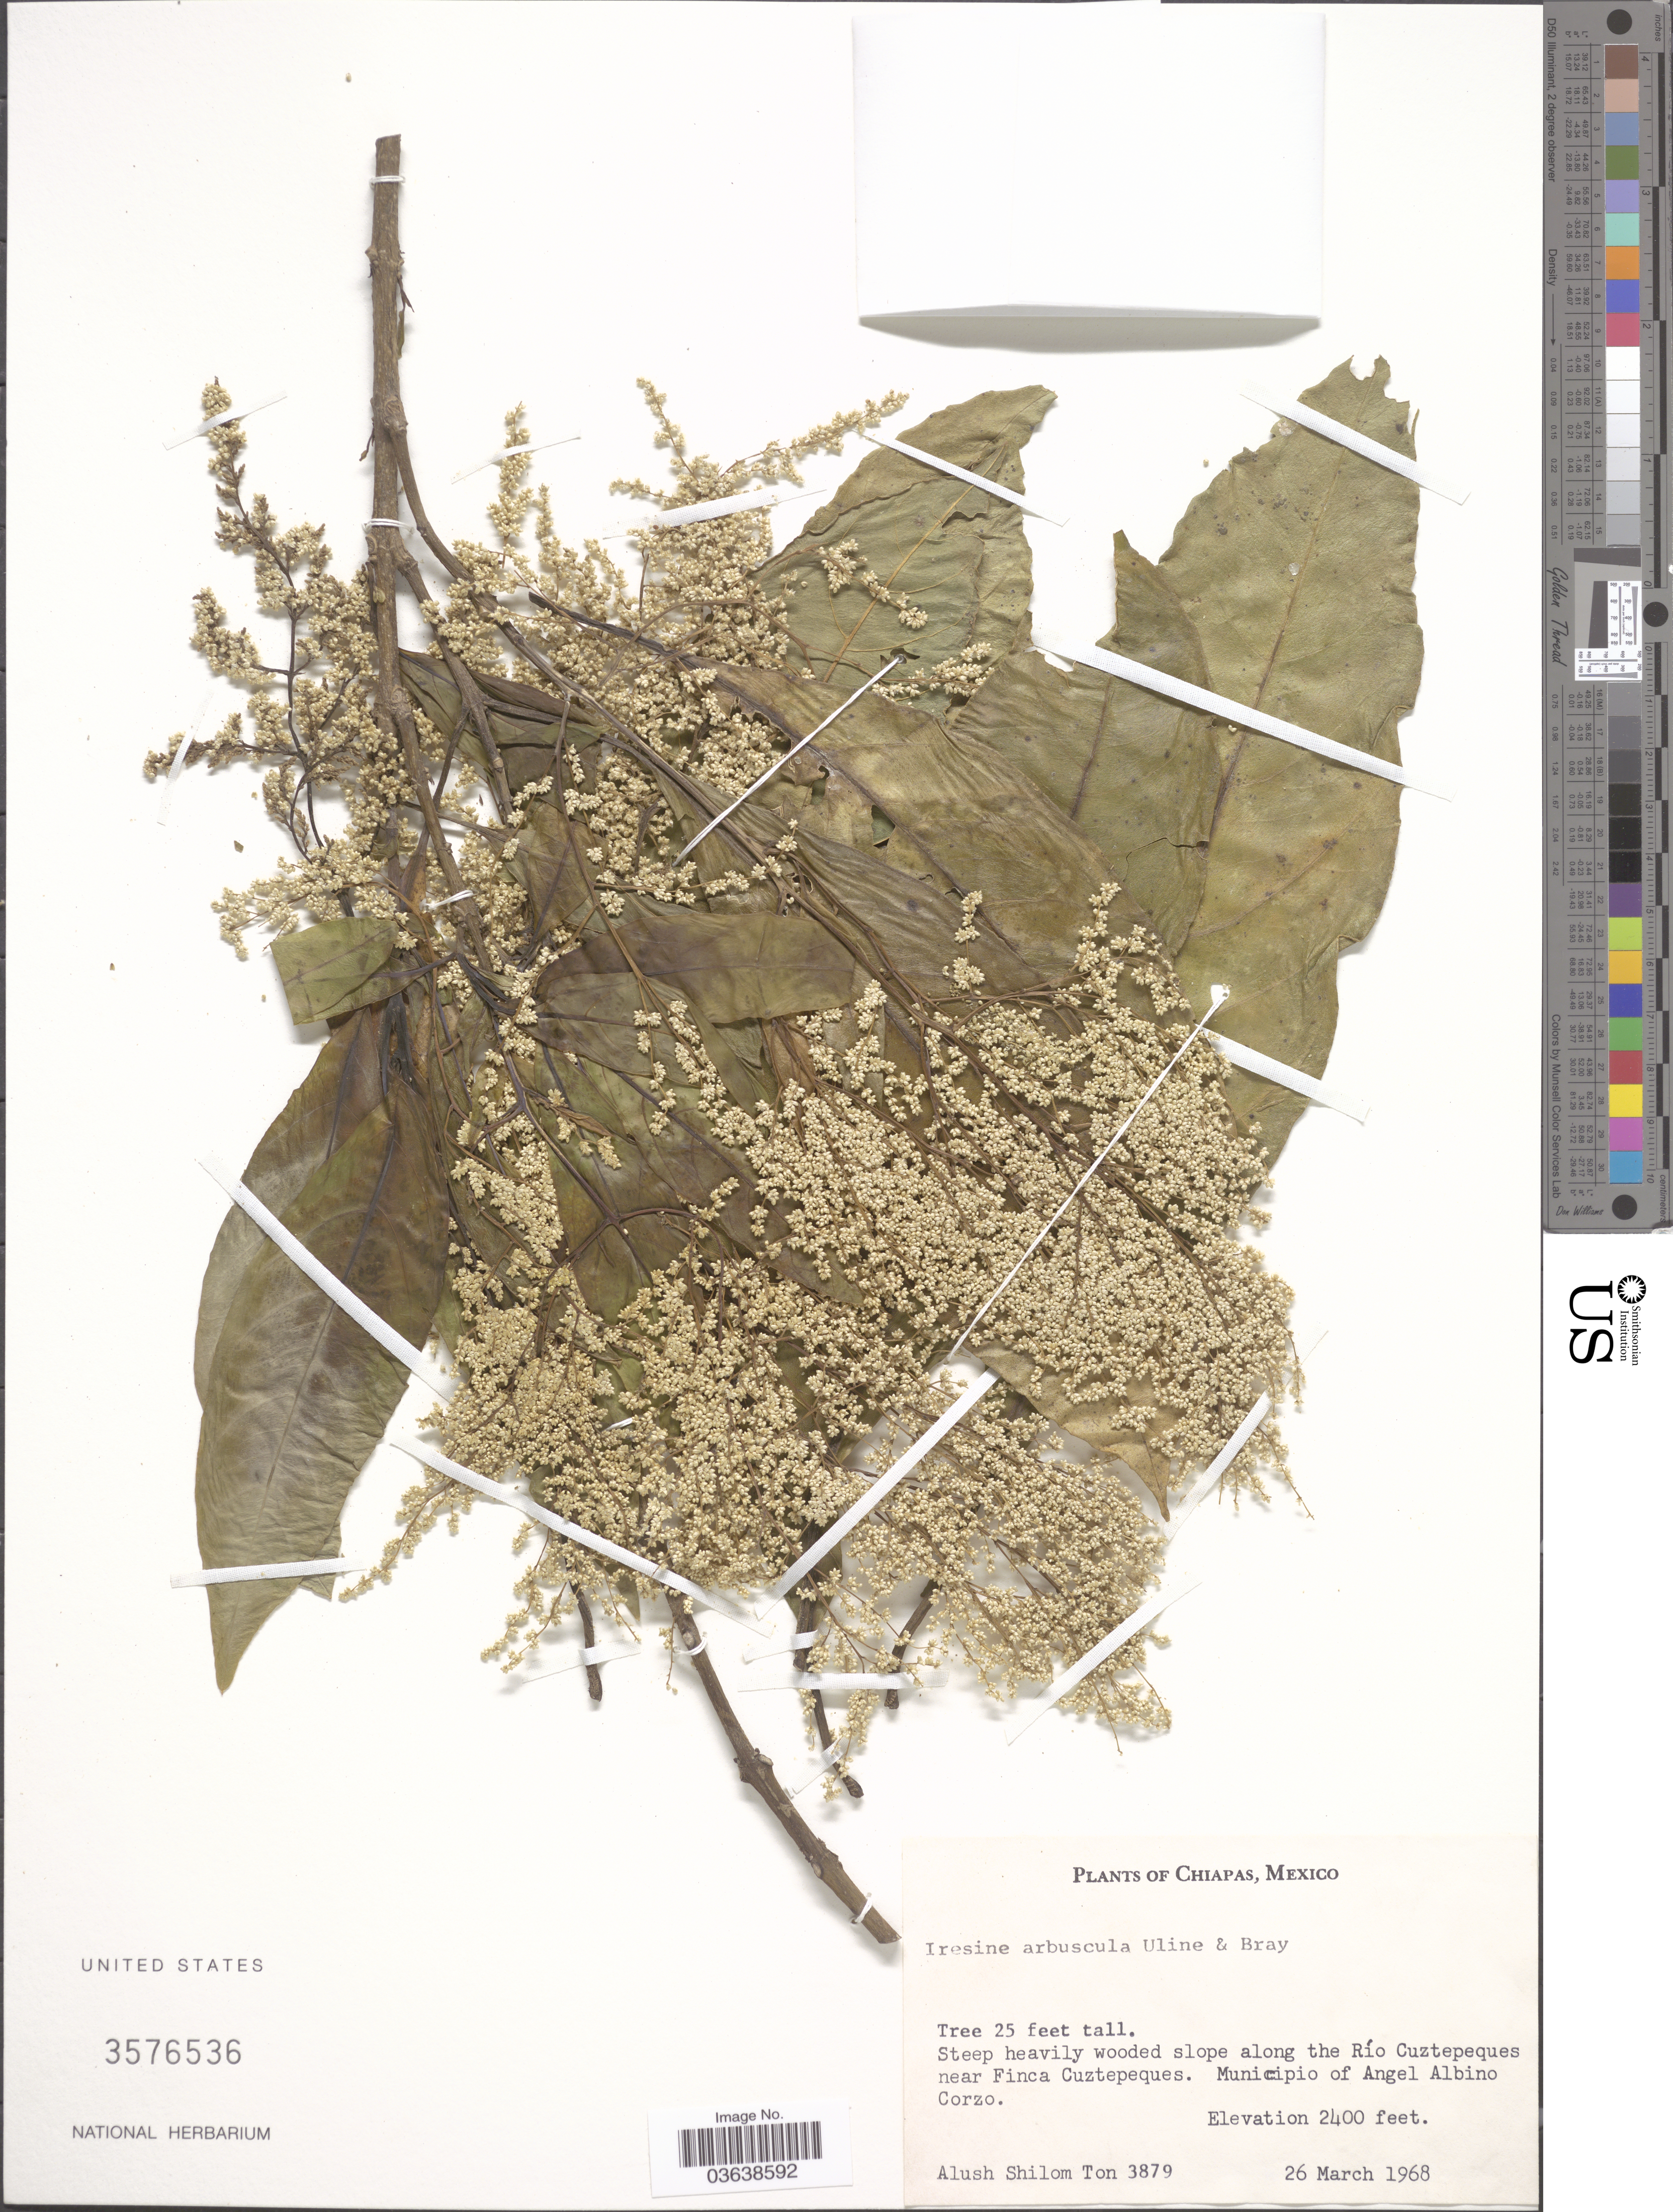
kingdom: Plantae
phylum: Tracheophyta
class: Magnoliopsida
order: Caryophyllales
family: Amaranthaceae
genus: Iresine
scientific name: Iresine arbuscula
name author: Uline & W.L. Bray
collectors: A. M. Ton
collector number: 3879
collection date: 1968-03-26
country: Mexico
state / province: Chiapas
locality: Steep heavily wooded slope along the Río Cuztepeques near Finca Cuztepeques. Municipio of Angel Albino Corzo.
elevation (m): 732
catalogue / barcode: US 3576536